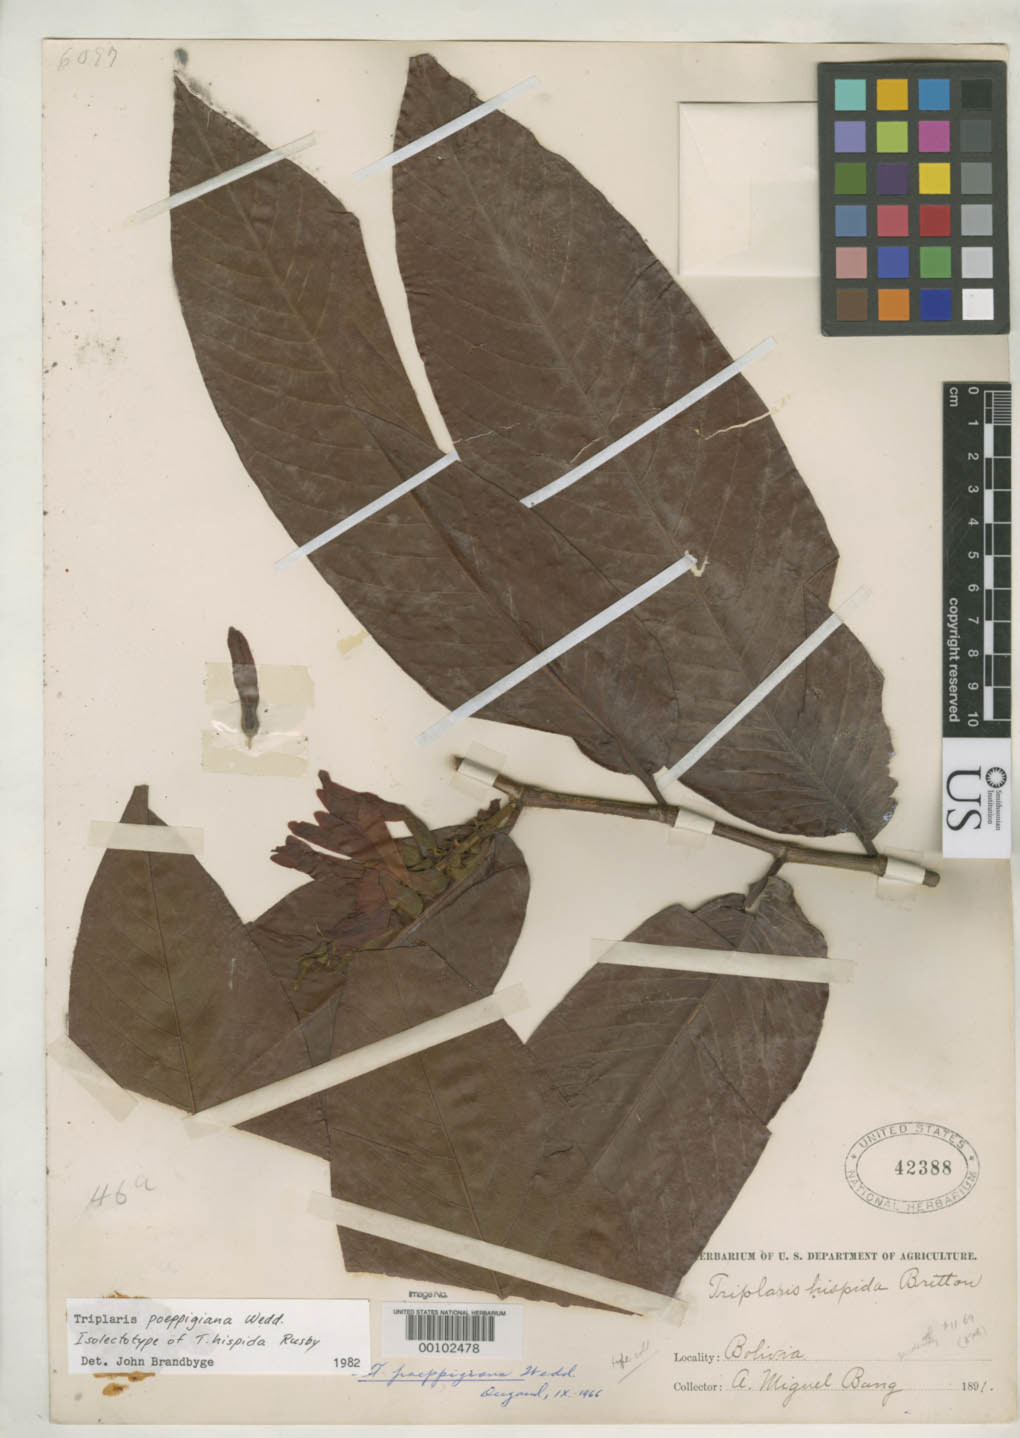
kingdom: Plantae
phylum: Tracheophyta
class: Magnoliopsida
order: Caryophyllales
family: Polygonaceae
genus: Triplaris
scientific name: Triplaris hispida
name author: Britton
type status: Isolectotype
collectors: M. Bang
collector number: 1169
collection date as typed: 1891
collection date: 1891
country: Bolivia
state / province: Cochabamba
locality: Espirito Santo.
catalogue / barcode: US 42388